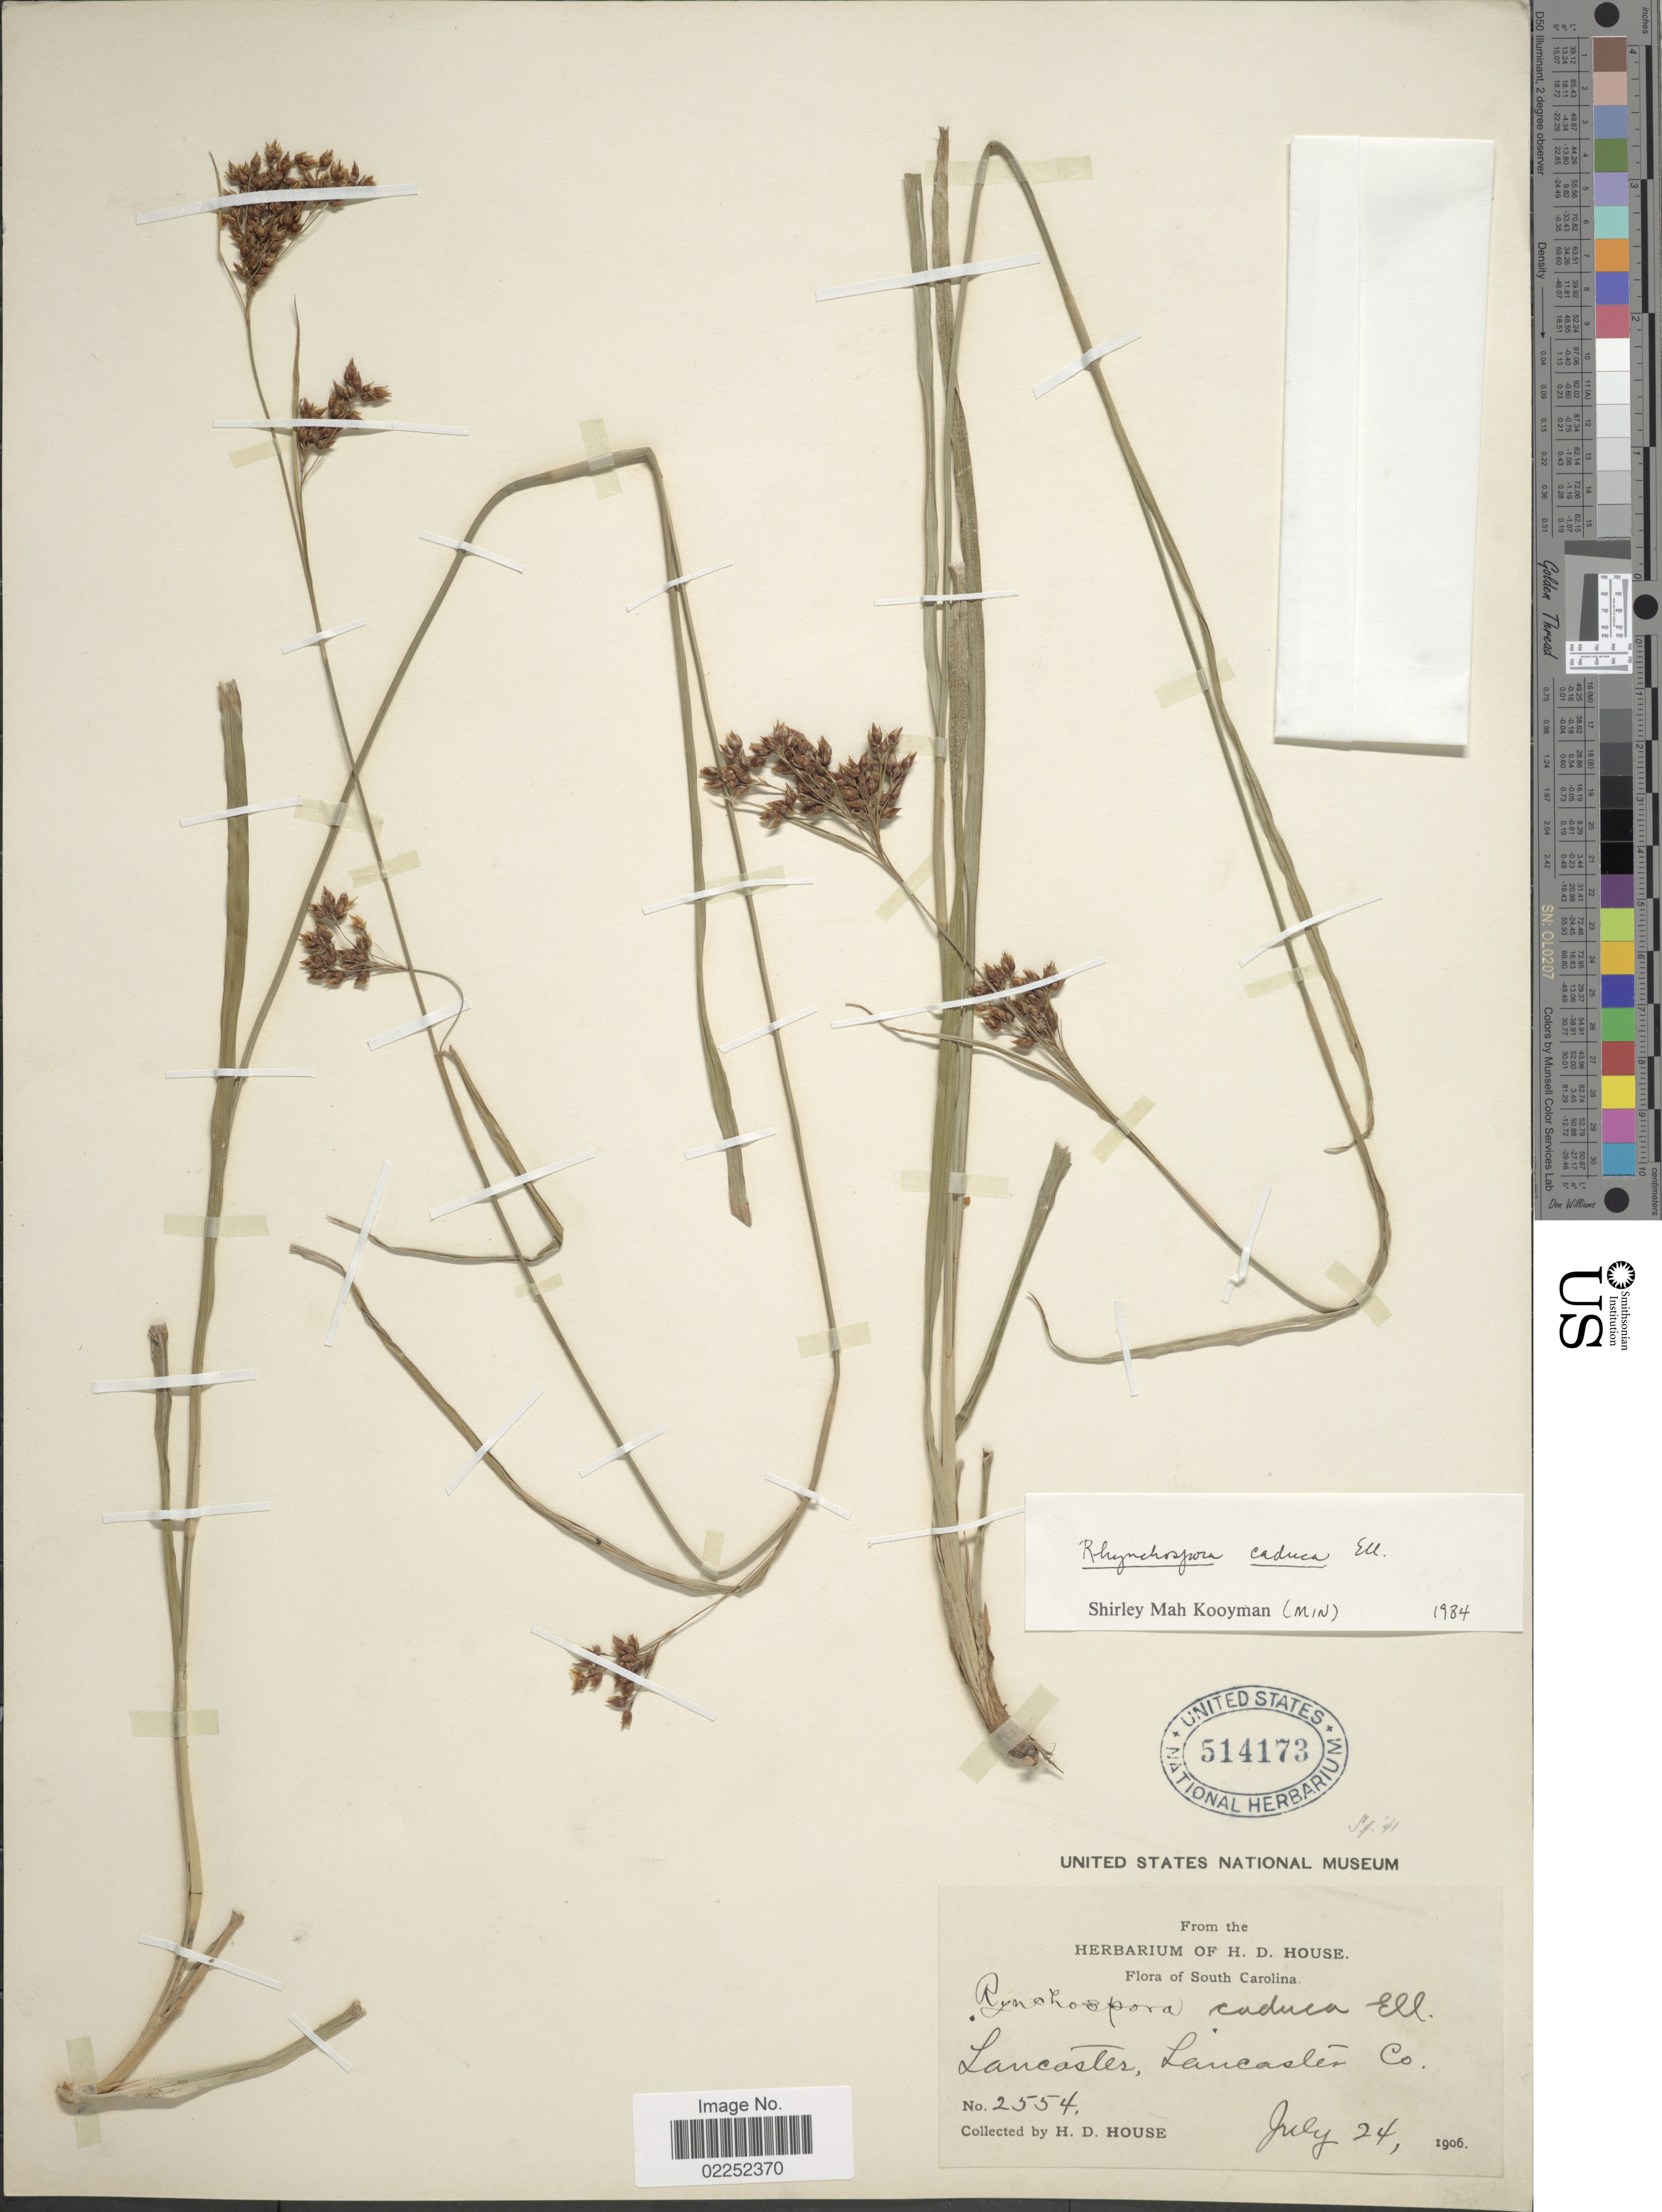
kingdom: Plantae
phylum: Tracheophyta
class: Liliopsida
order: Poales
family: Cyperaceae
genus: Rhynchospora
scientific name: Rhynchospora caduca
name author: Elliott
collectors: H. D. House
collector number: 2554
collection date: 1906-07-24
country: United States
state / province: South Carolina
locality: Lancaster, Lancaster Co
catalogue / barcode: US 514173